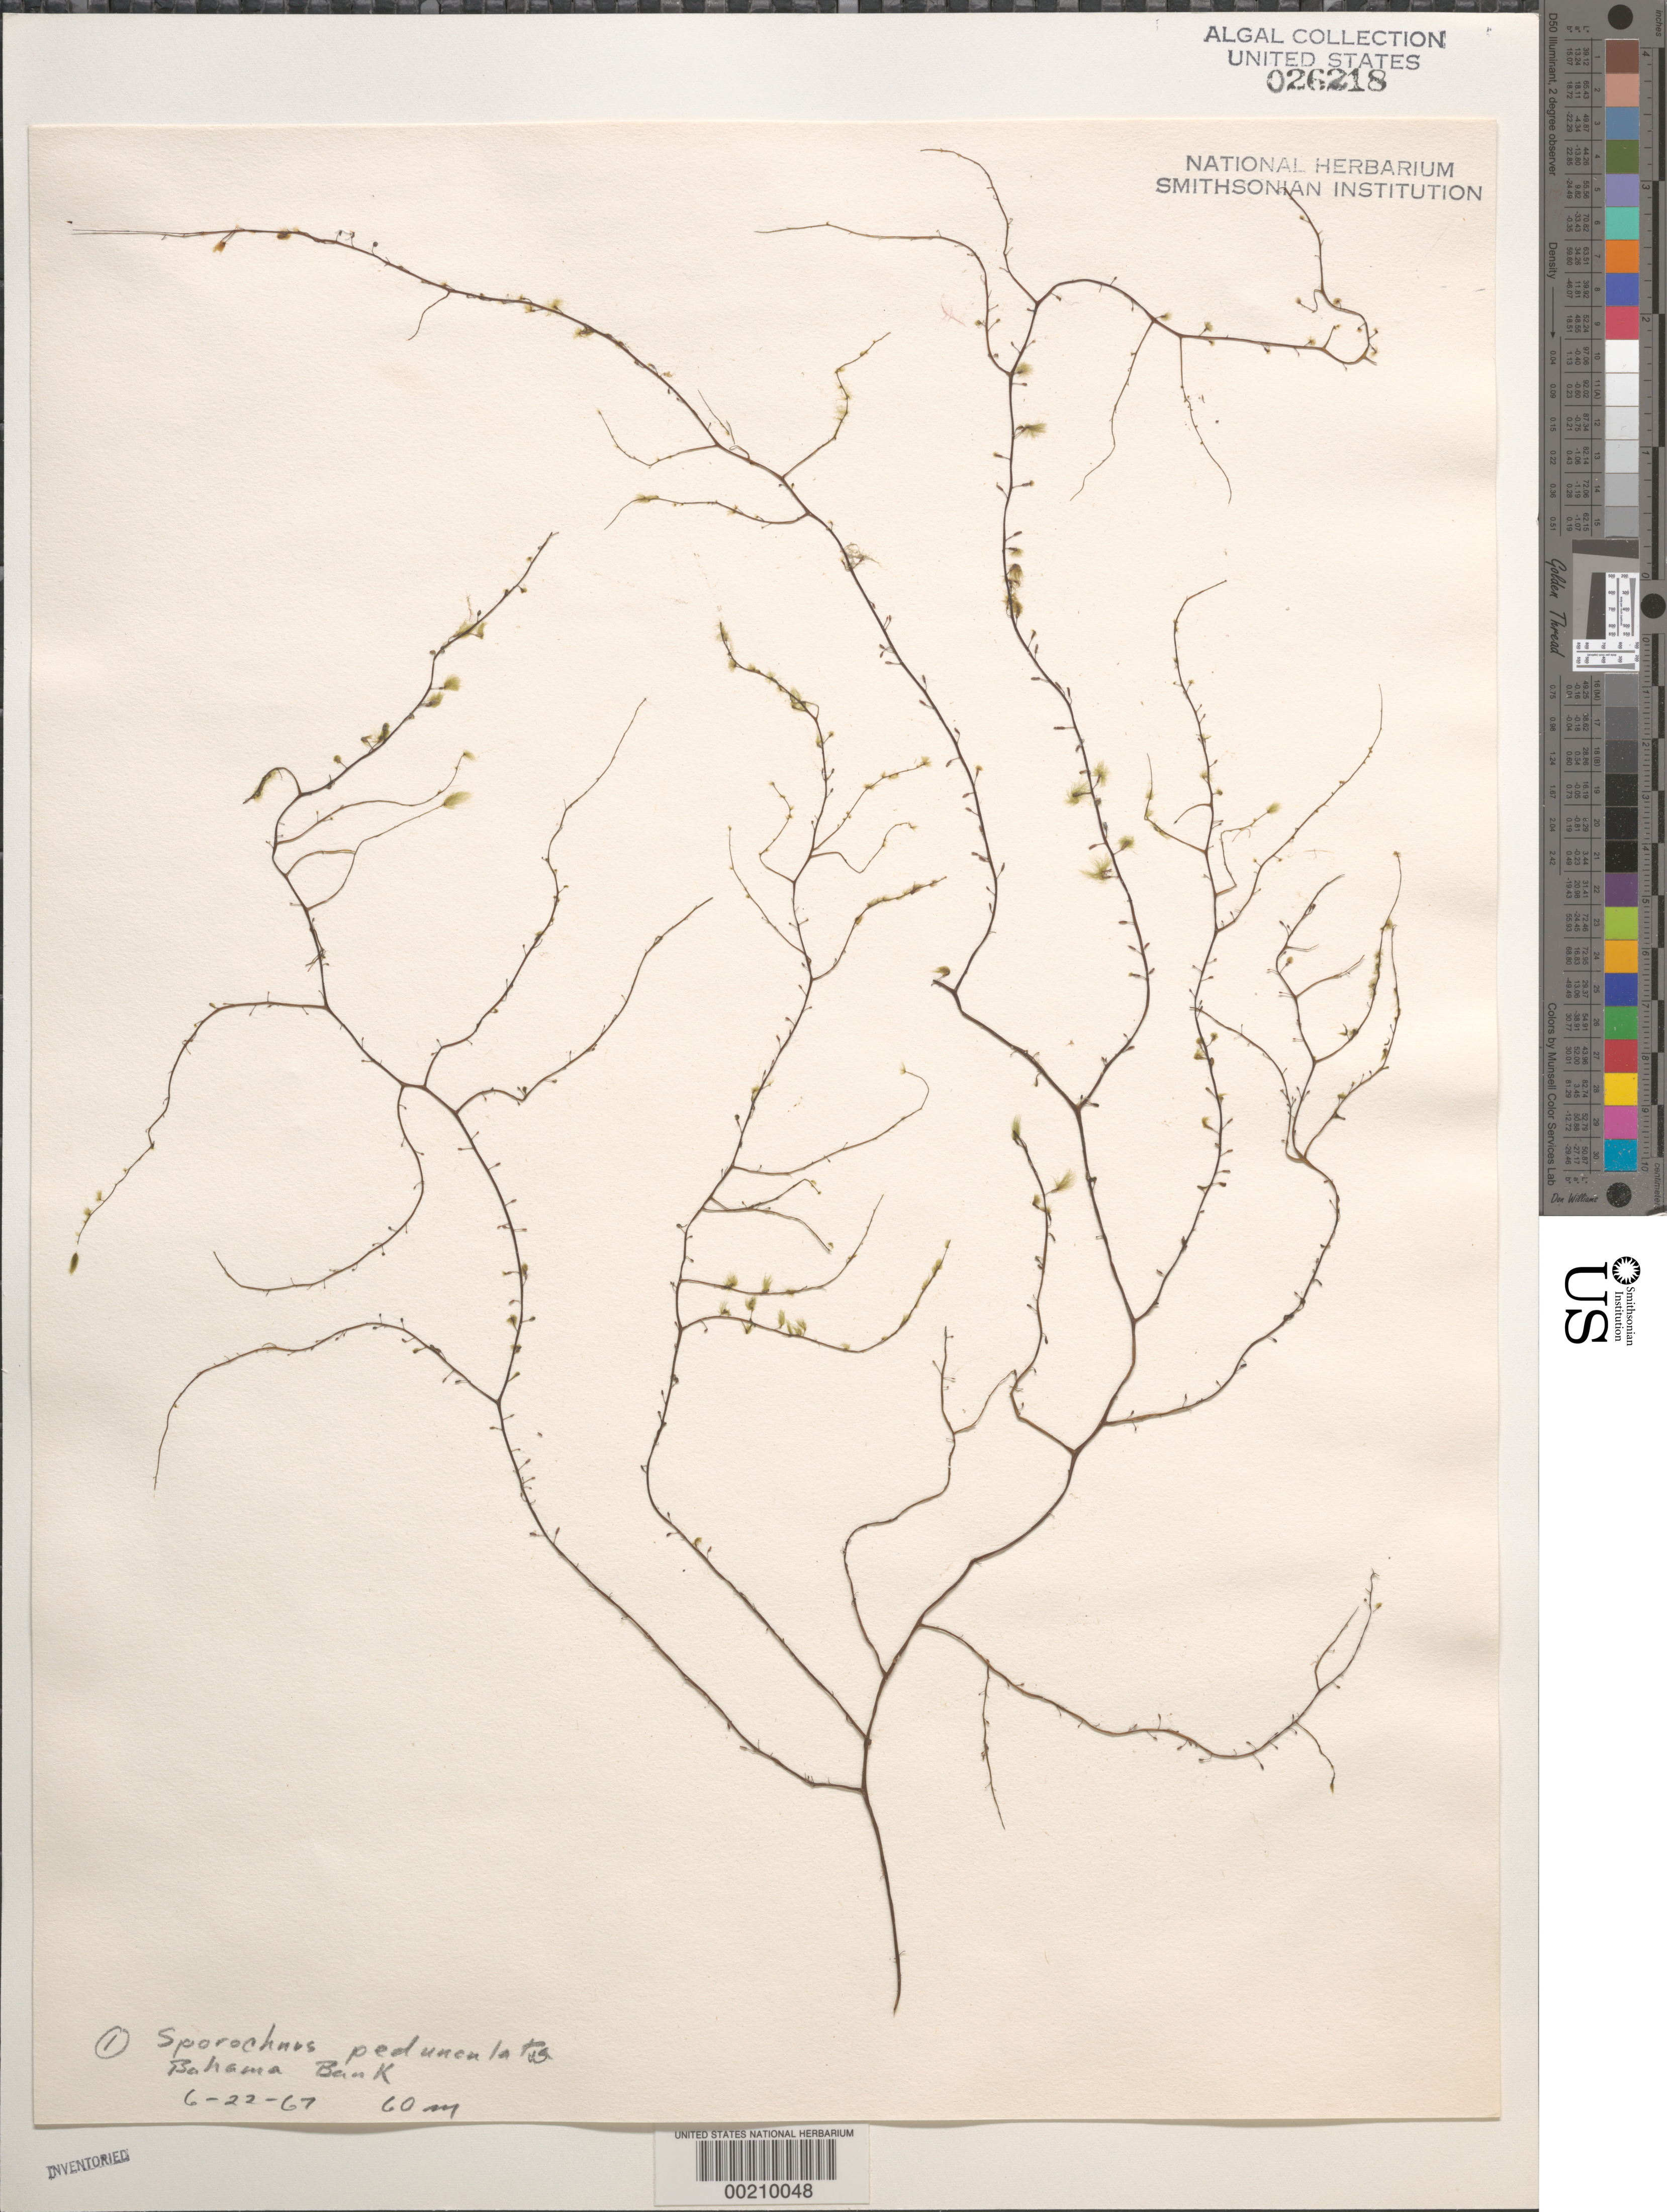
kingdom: Chromista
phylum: Ochrophyta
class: Phaeophyceae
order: Sporochnales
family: Sporochnaceae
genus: Sporochnus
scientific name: Sporochnus pedunculatus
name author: (Huds.) C. Agardh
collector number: B-67-1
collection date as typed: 22 Jun 1967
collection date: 1967-06-22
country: Bahamas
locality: Great Bahama Bank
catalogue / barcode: US 26218